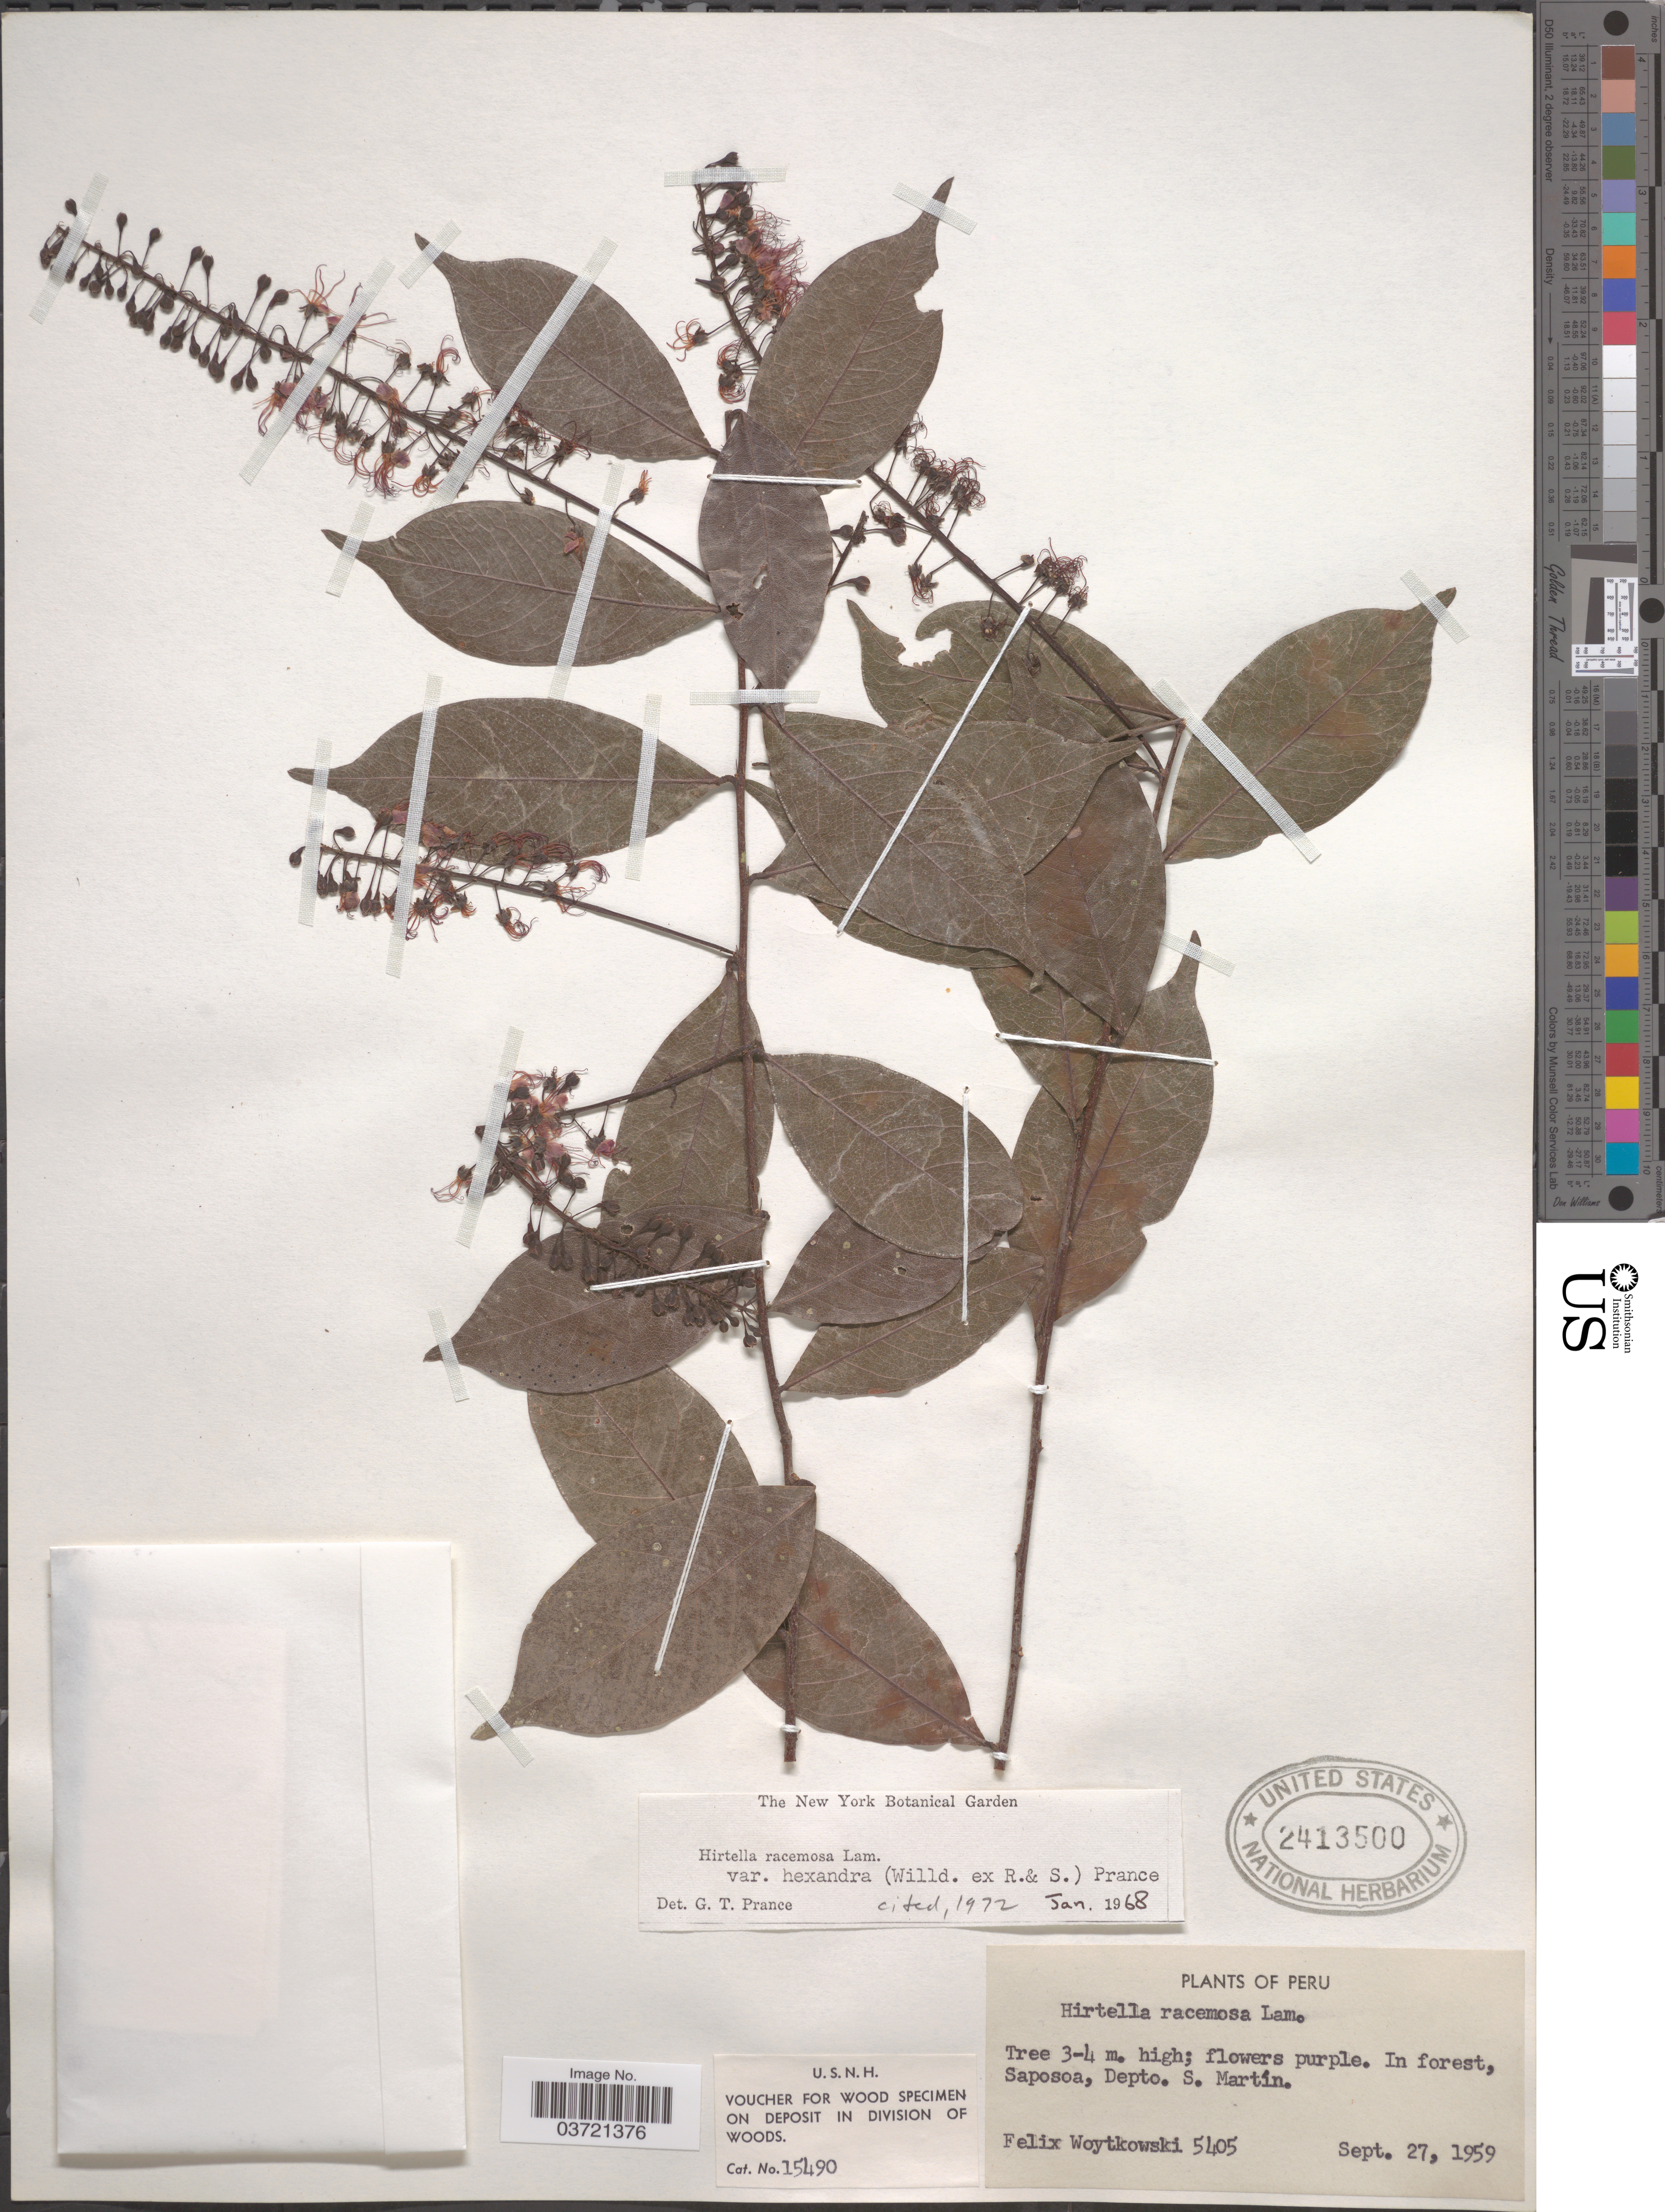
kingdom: Plantae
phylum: Tracheophyta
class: Magnoliopsida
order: Malpighiales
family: Chrysobalanaceae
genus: Hirtella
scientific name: Hirtella racemosa var. hexandra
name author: (Willd. ex Roem. & Schult.) Prance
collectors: F. Woytkowski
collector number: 5405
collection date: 1959-09-27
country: Peru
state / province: San Martín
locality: In forest. Saposoa, Depto. San Martín.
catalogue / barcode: US 2413500